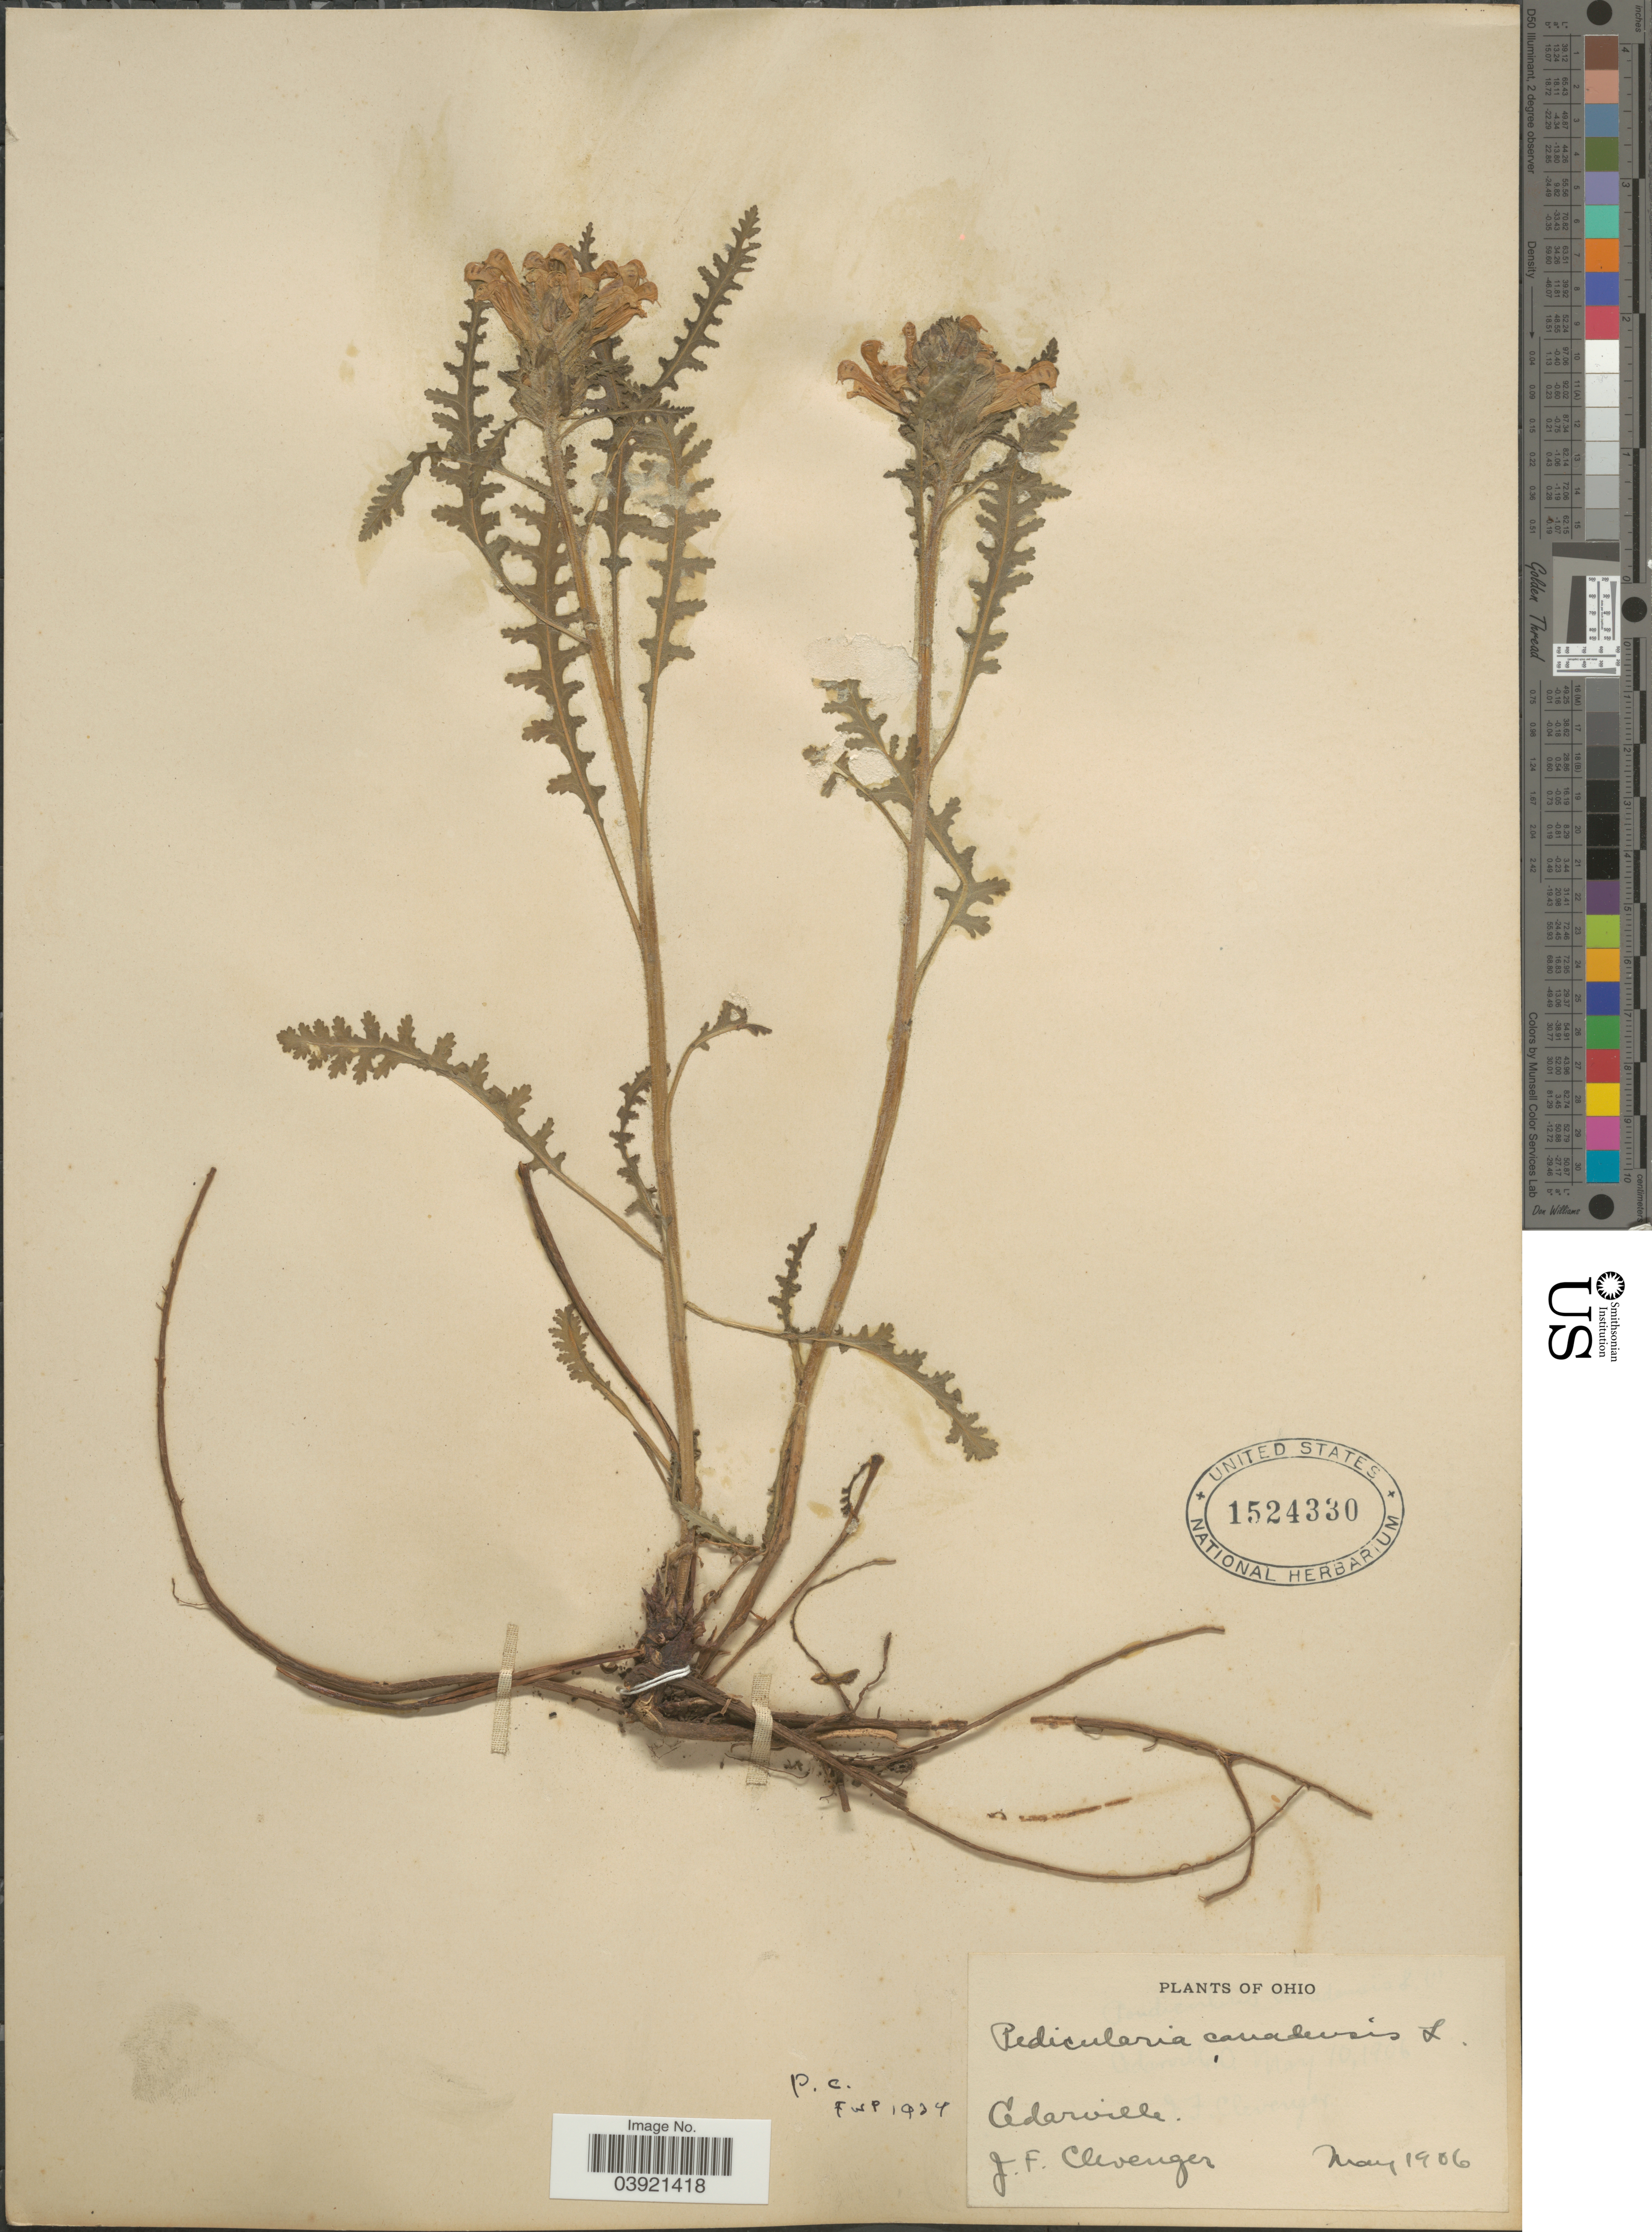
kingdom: Plantae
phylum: Tracheophyta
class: Magnoliopsida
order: Lamiales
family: Orobanchaceae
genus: Pedicularis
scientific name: Pedicularis canadensis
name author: L.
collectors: J. F. Clevenger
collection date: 1906-05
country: United States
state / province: Ohio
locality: Cedarville.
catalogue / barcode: US 1524330